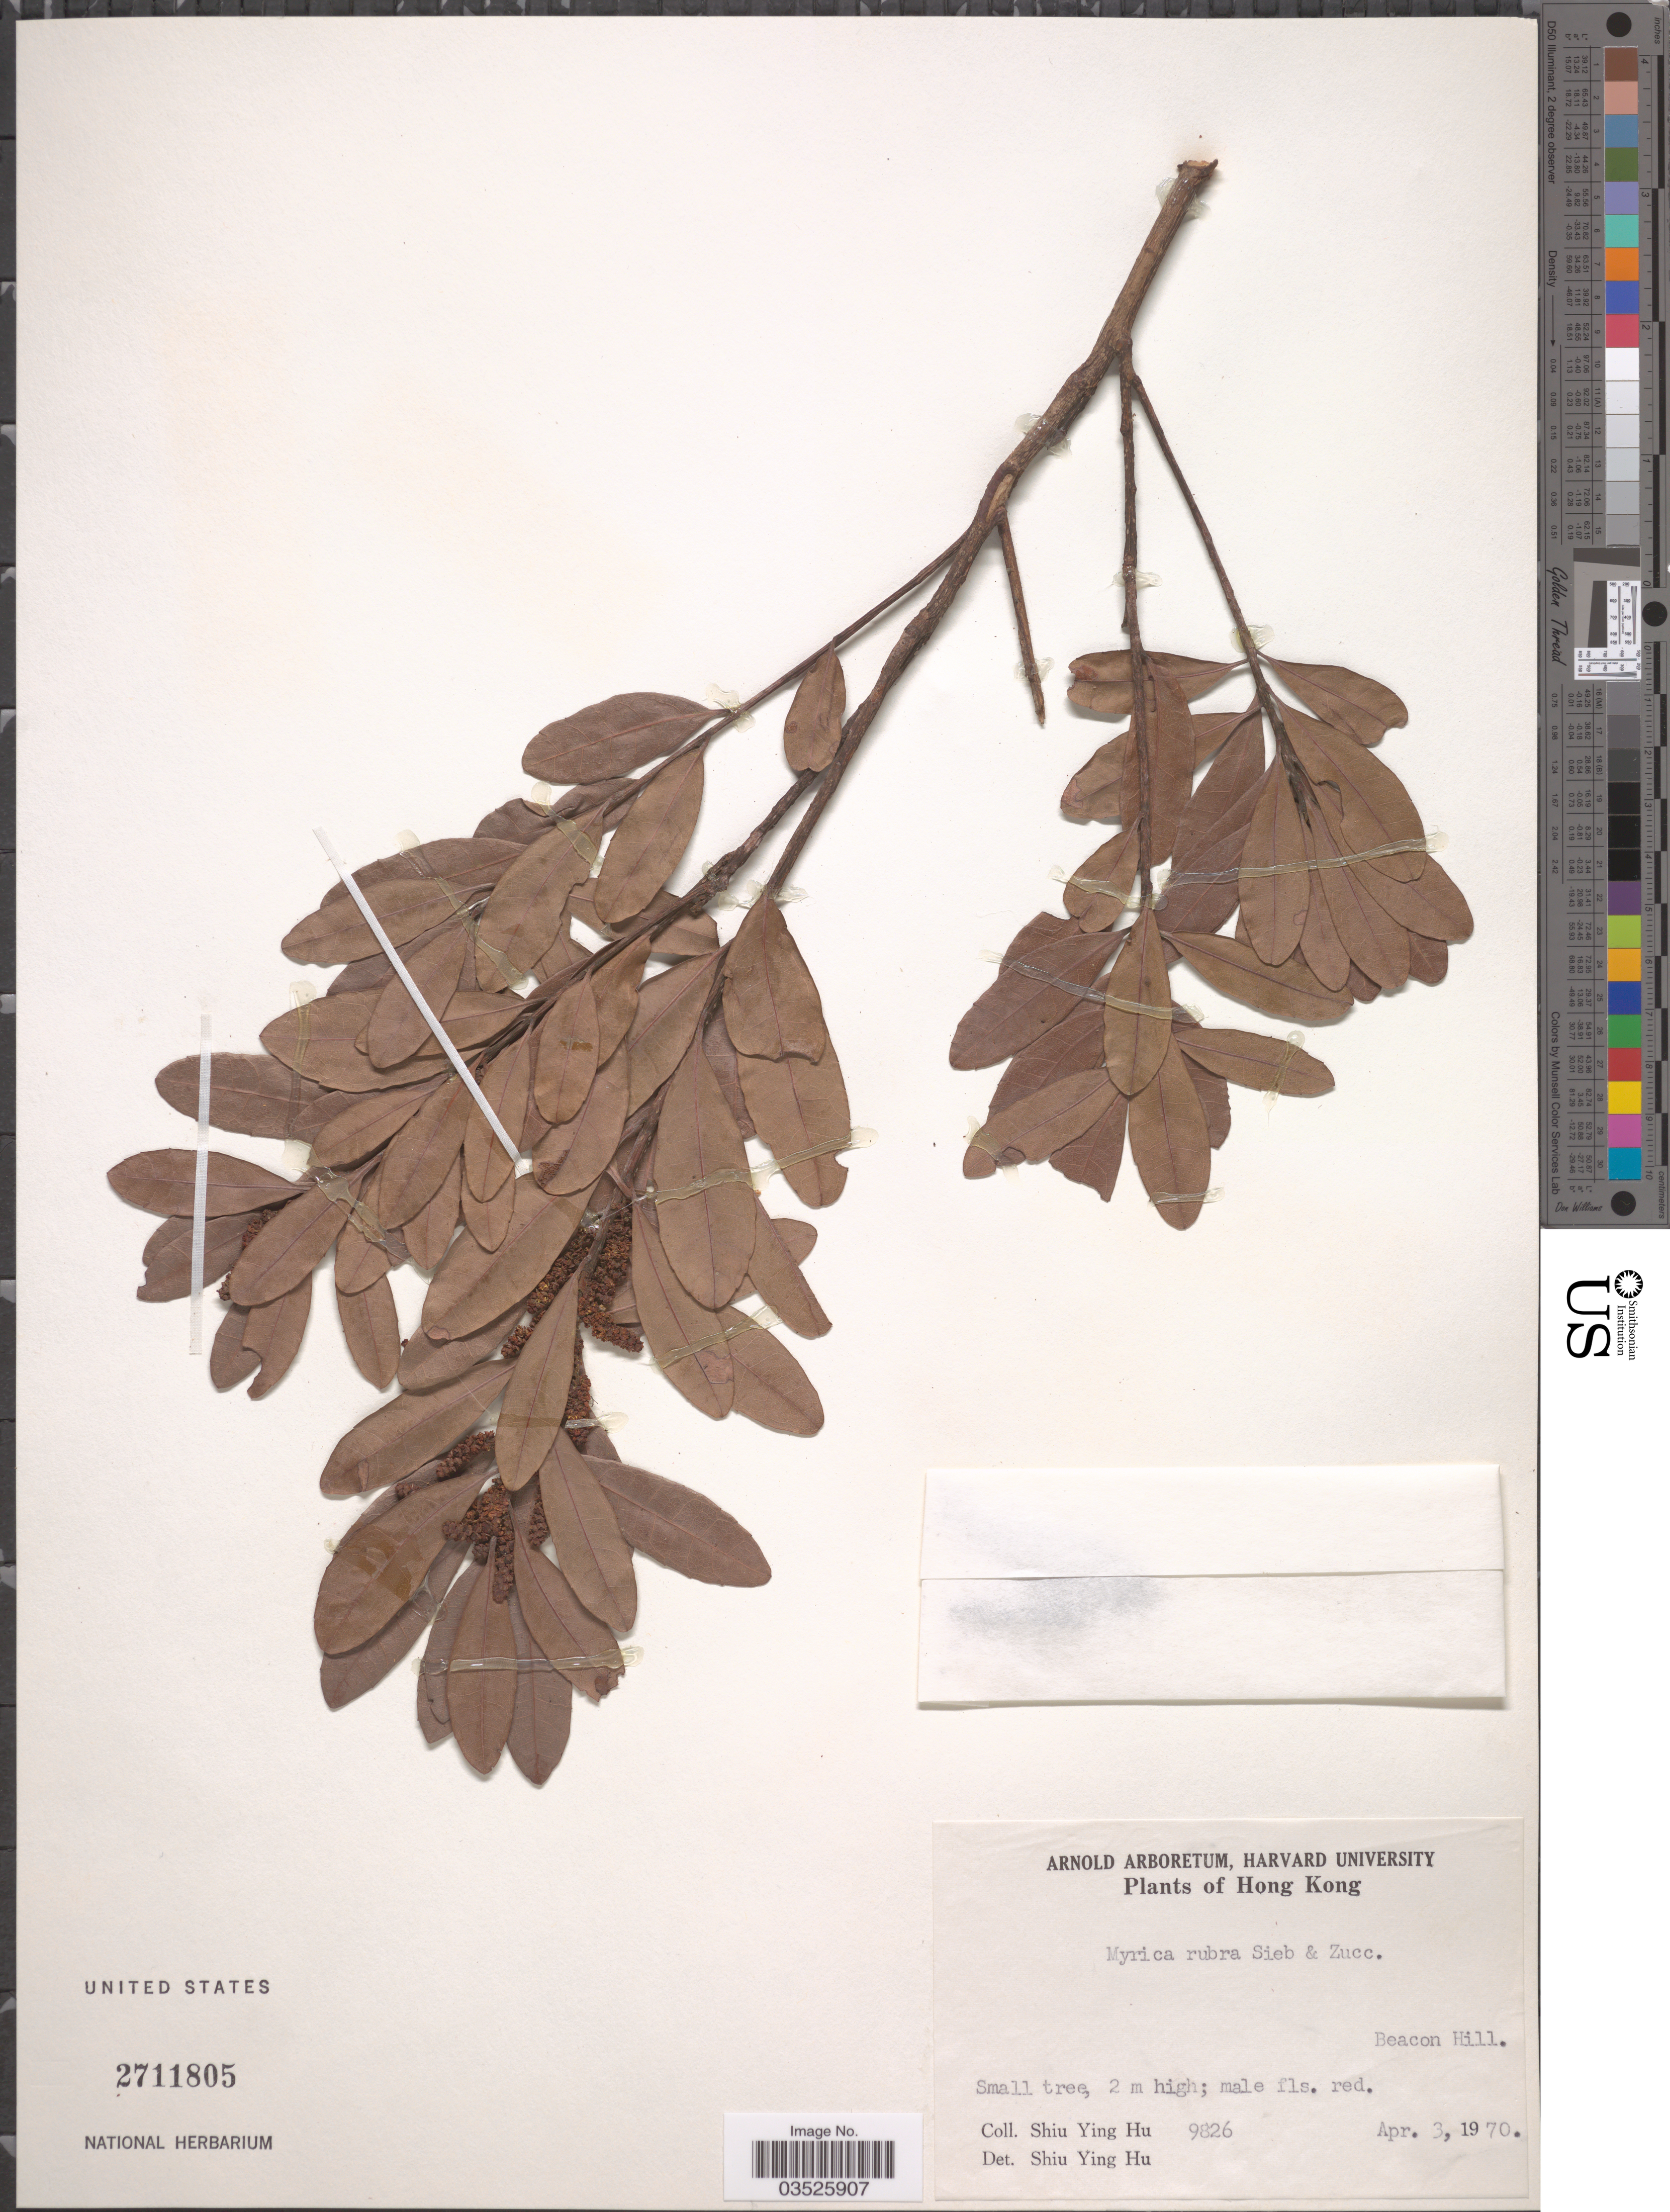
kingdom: Plantae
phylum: Tracheophyta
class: Magnoliopsida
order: Fagales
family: Myricaceae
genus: Morella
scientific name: Morella rubra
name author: Lour.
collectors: S. Y. Hu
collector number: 9826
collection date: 1970-04-03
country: China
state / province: Hong Kong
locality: Beacon Hill.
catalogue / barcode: US 2711805